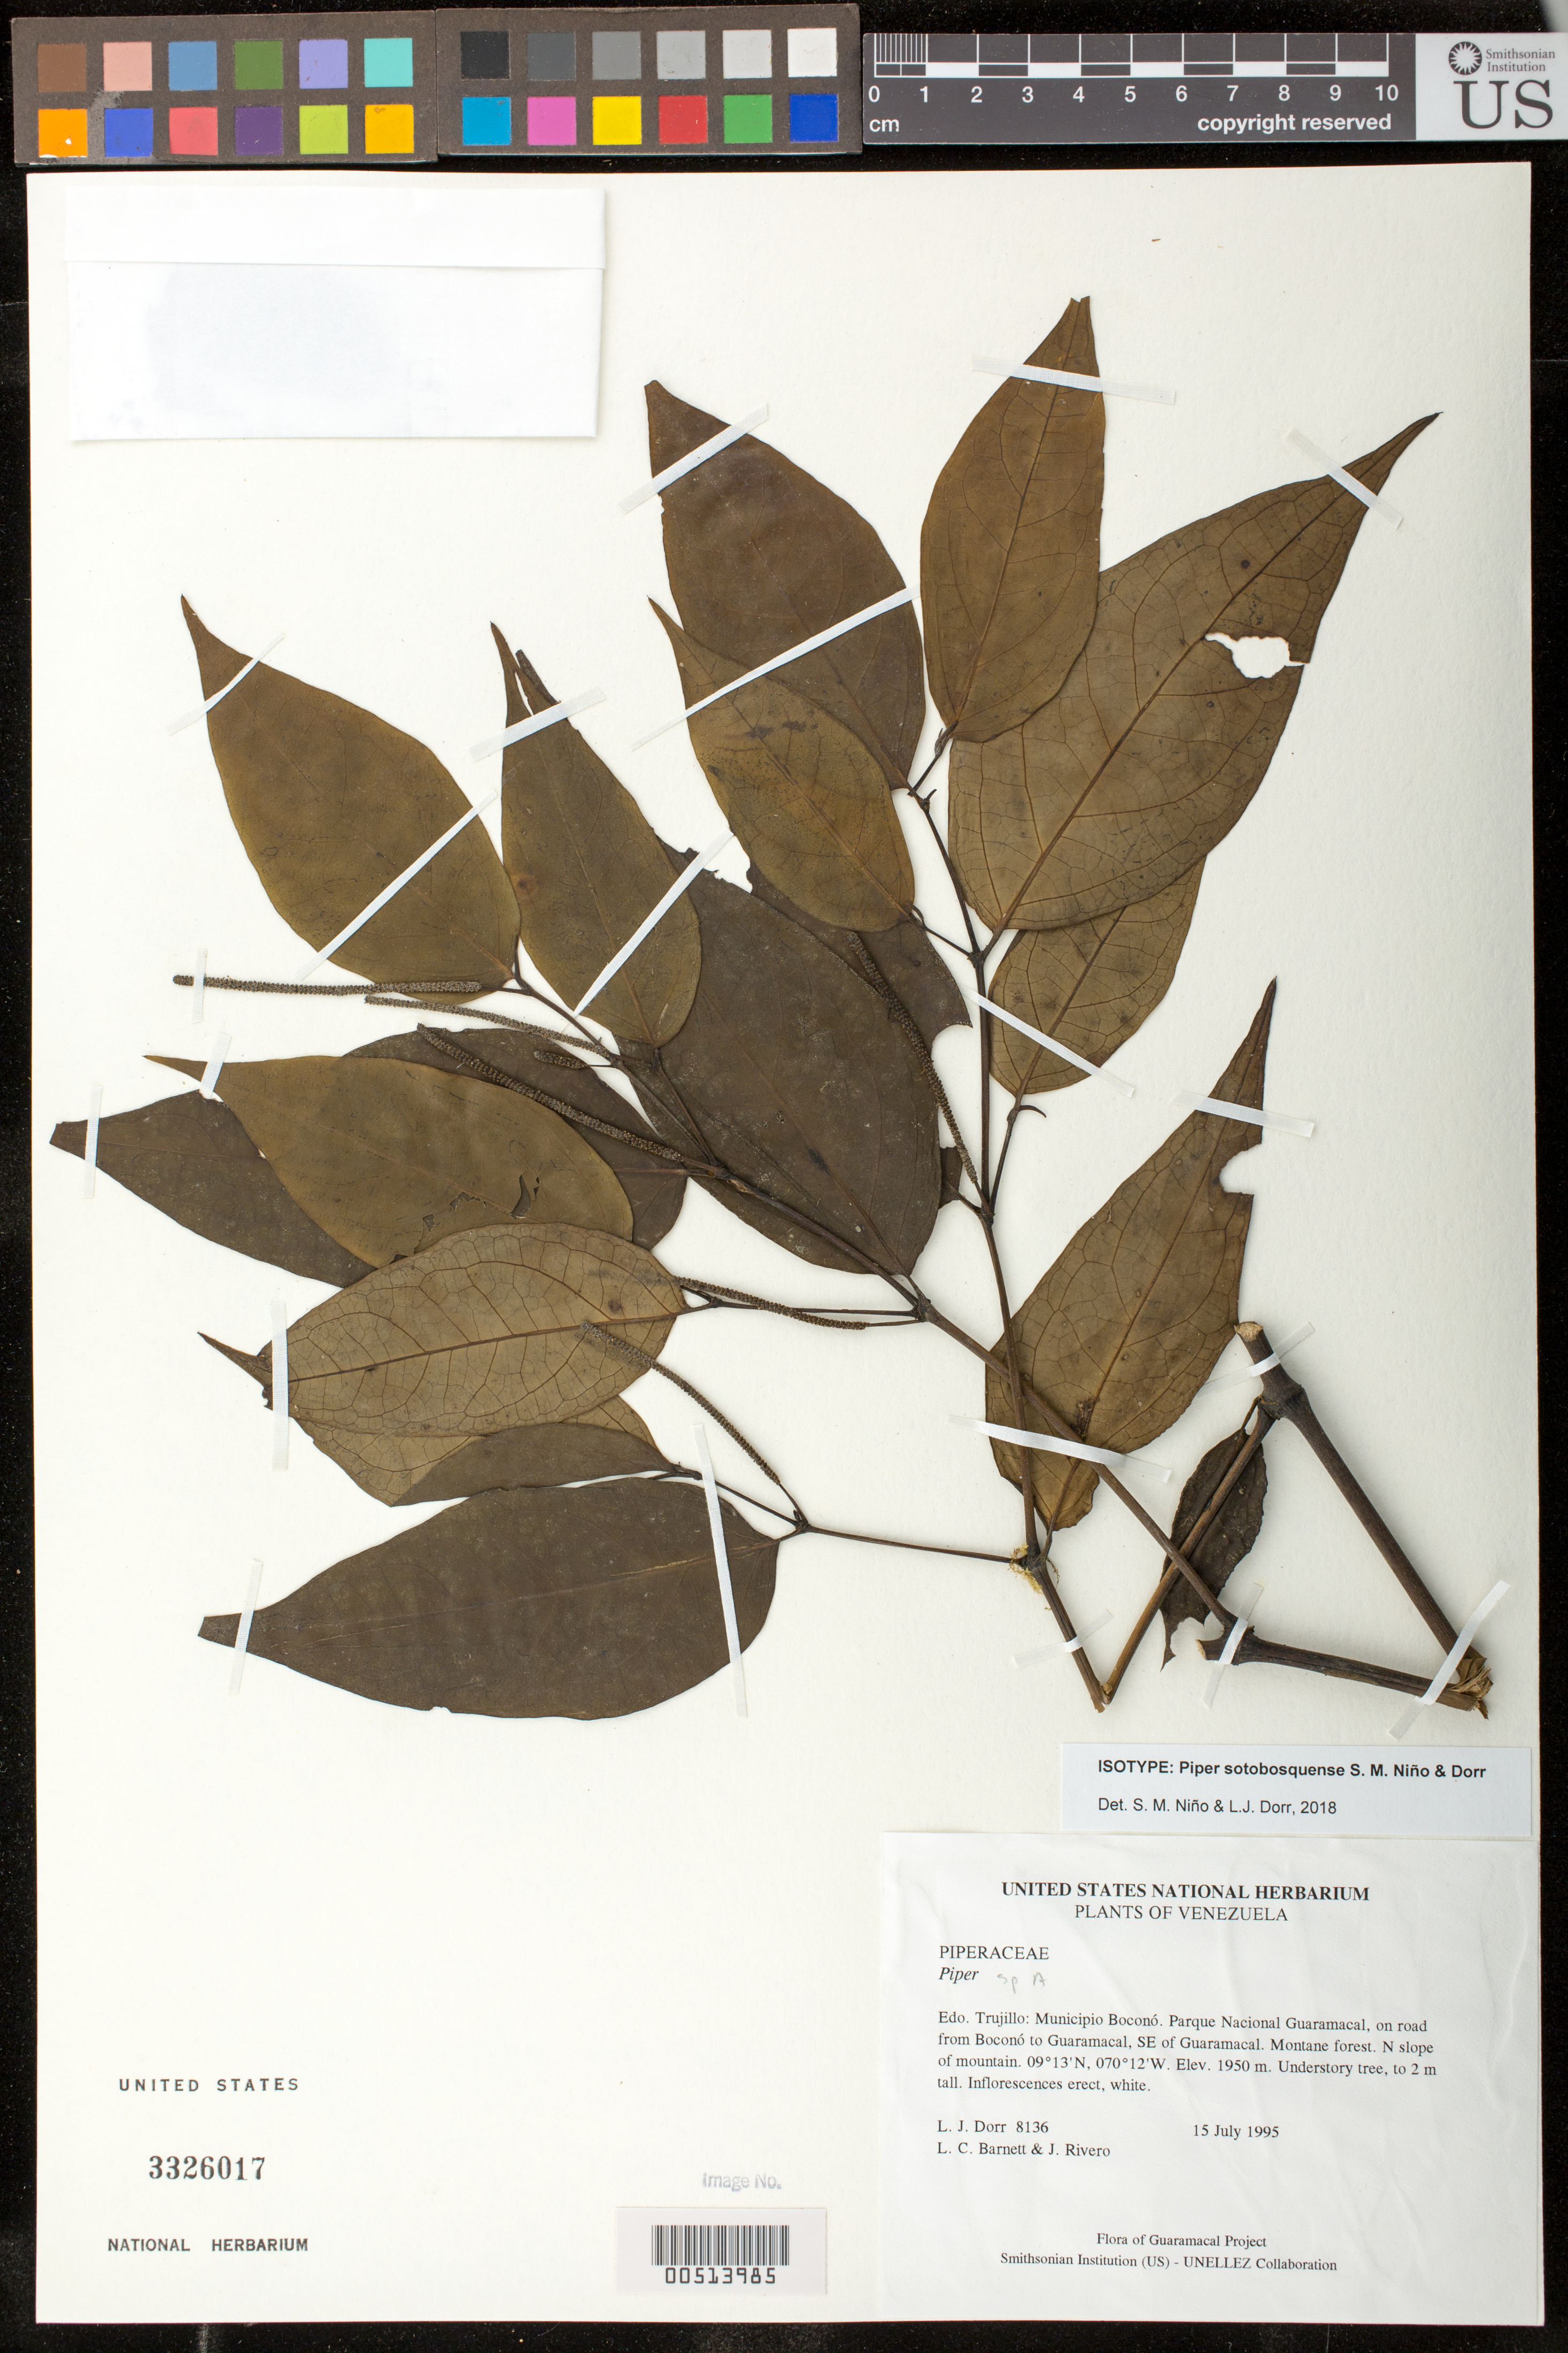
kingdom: Plantae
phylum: Tracheophyta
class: Magnoliopsida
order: Piperales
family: Piperaceae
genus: Piper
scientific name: Piper sotobosquense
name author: S.M. Niño & Dorr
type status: Isotype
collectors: L. J. Dorr, L. C. Barnett & J. Rivero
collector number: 8136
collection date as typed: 15 Jul 1995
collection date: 1995-07-15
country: Venezuela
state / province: Trujillo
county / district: Boconó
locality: Parque Nacional Guaramacal, road from Boconó to Guaramacal, SE of Boconó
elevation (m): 1950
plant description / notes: HUA, PORT, US; Previously recorded as "Piper sp. a"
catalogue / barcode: US 3326017